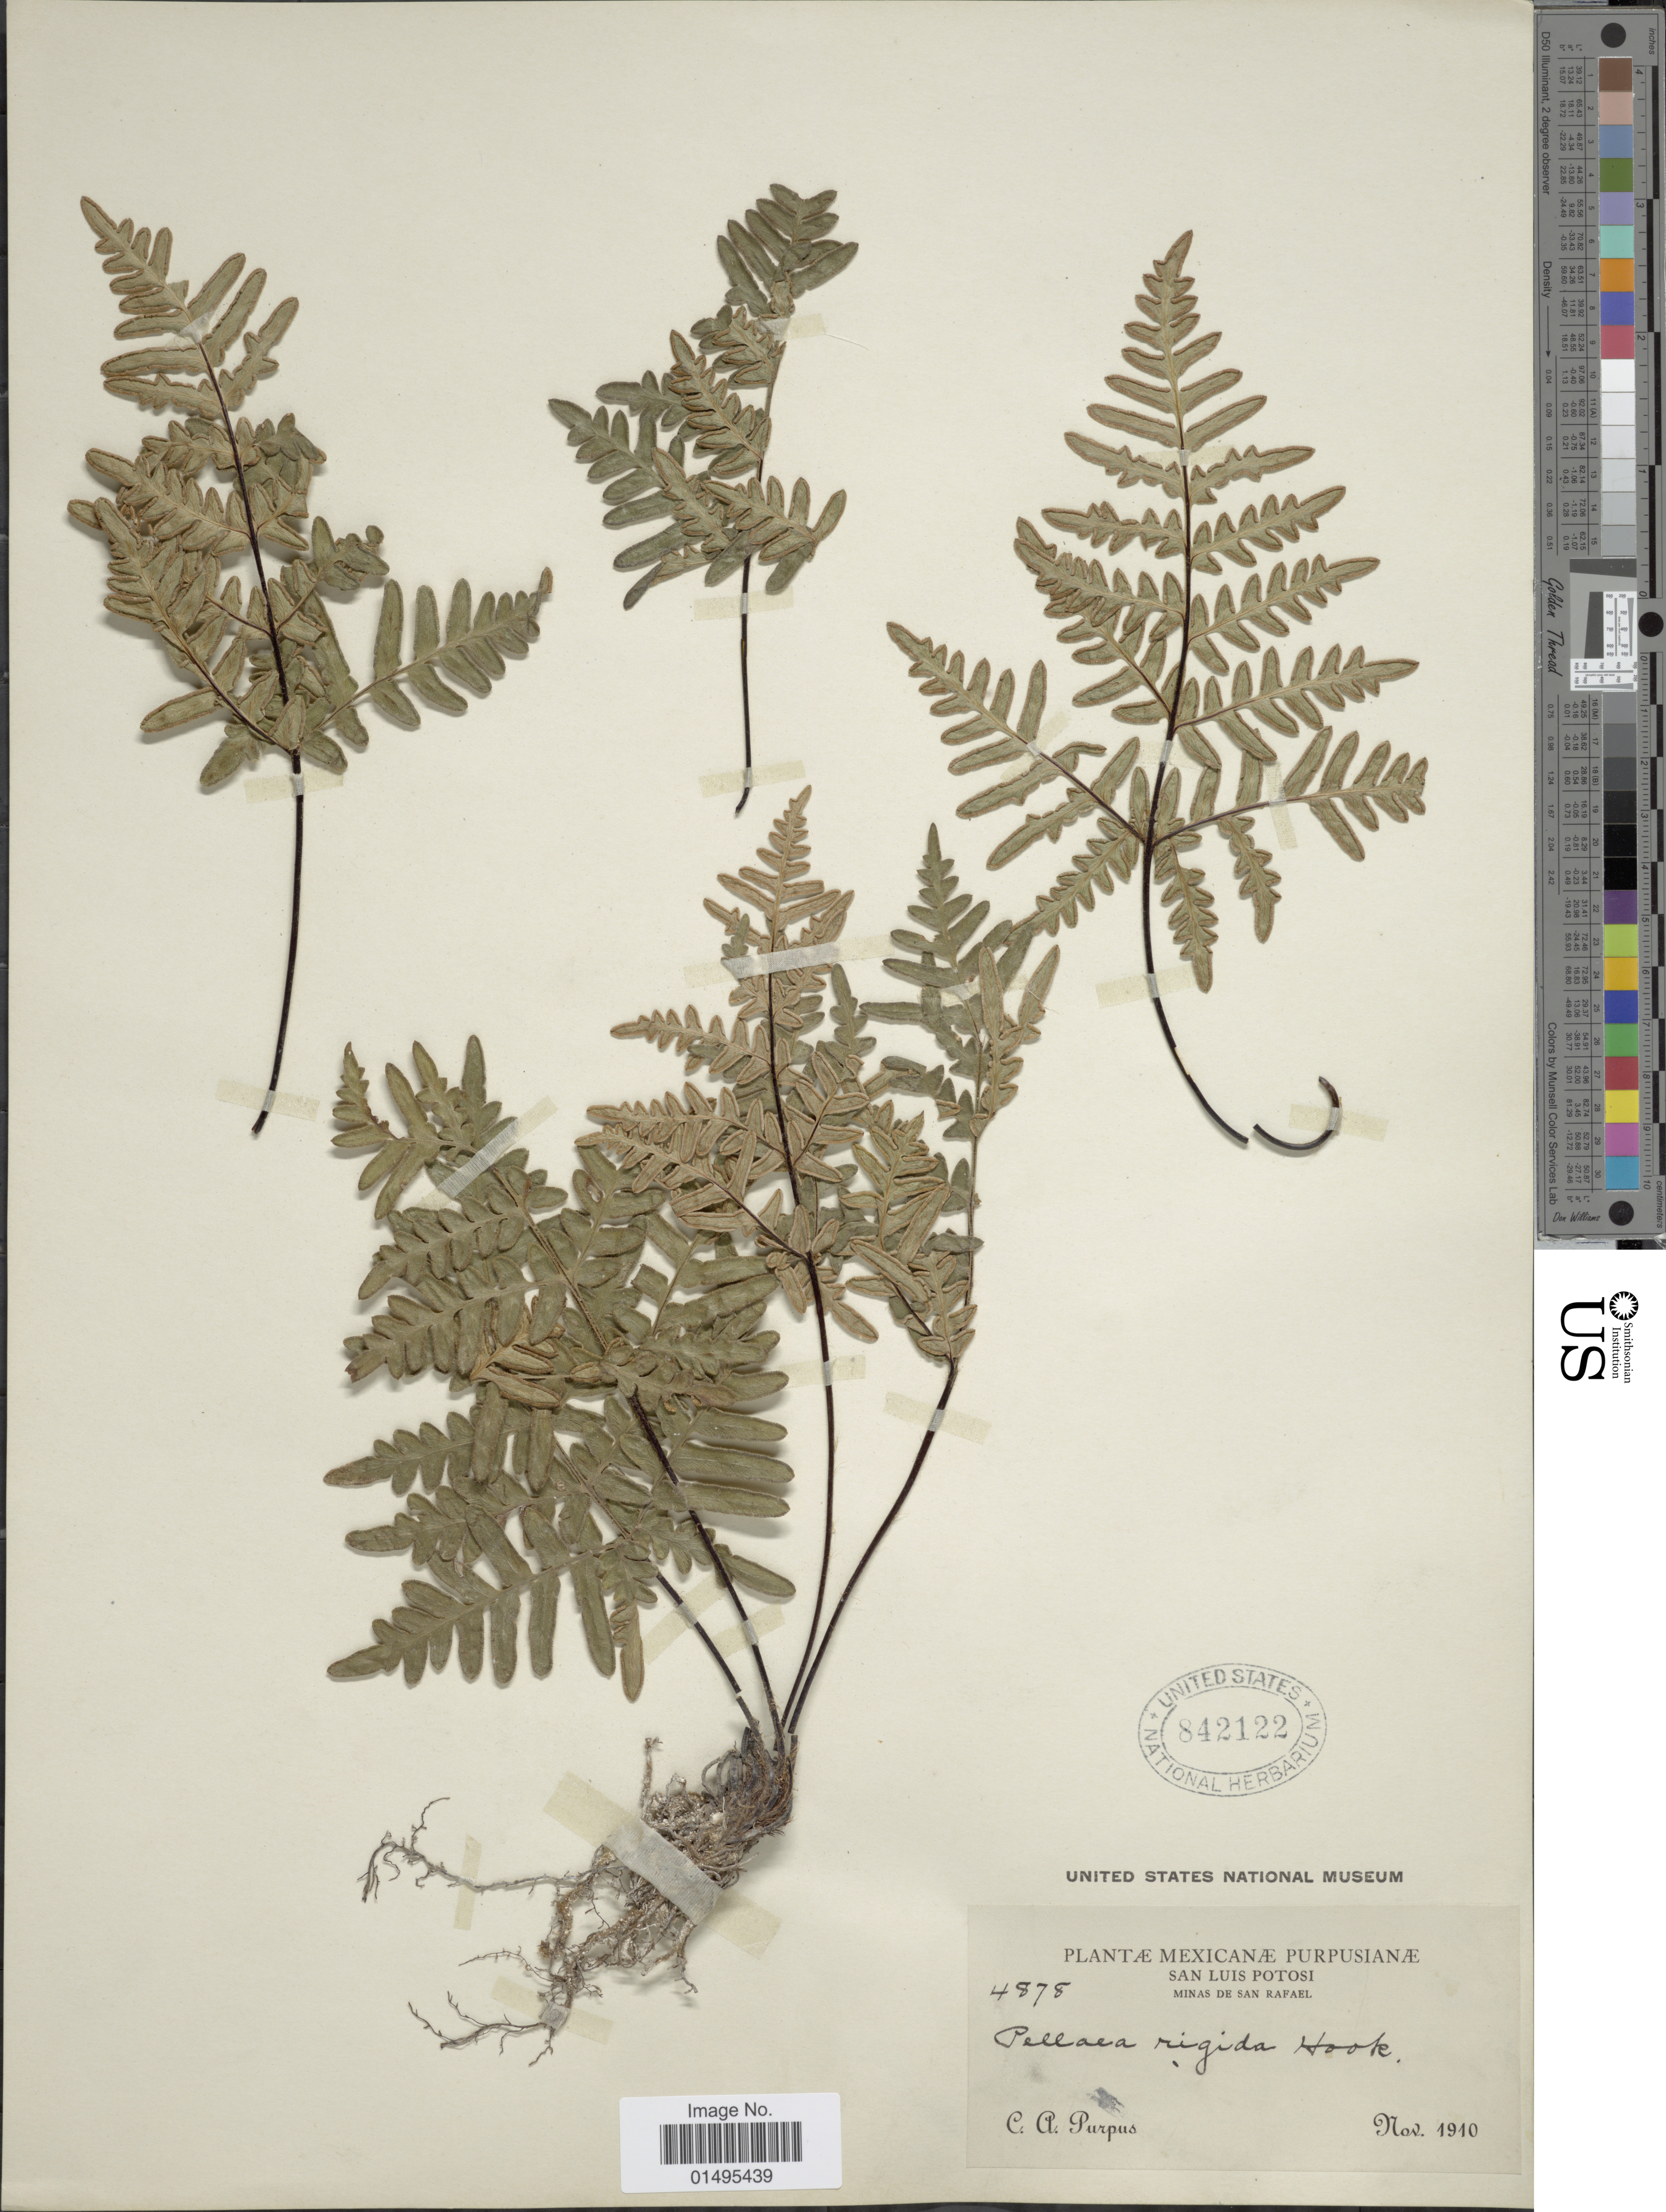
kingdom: Plantae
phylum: Tracheophyta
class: Polypodiopsida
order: Polypodiales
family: Pteridaceae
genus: Cheiloplecton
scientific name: Cheiloplecton rigidum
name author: (Sw.) Fée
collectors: C. A. Purpus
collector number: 4878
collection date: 1910-11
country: Mexico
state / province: San Luis Potosí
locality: Minas de San Rafael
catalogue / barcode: US 842122